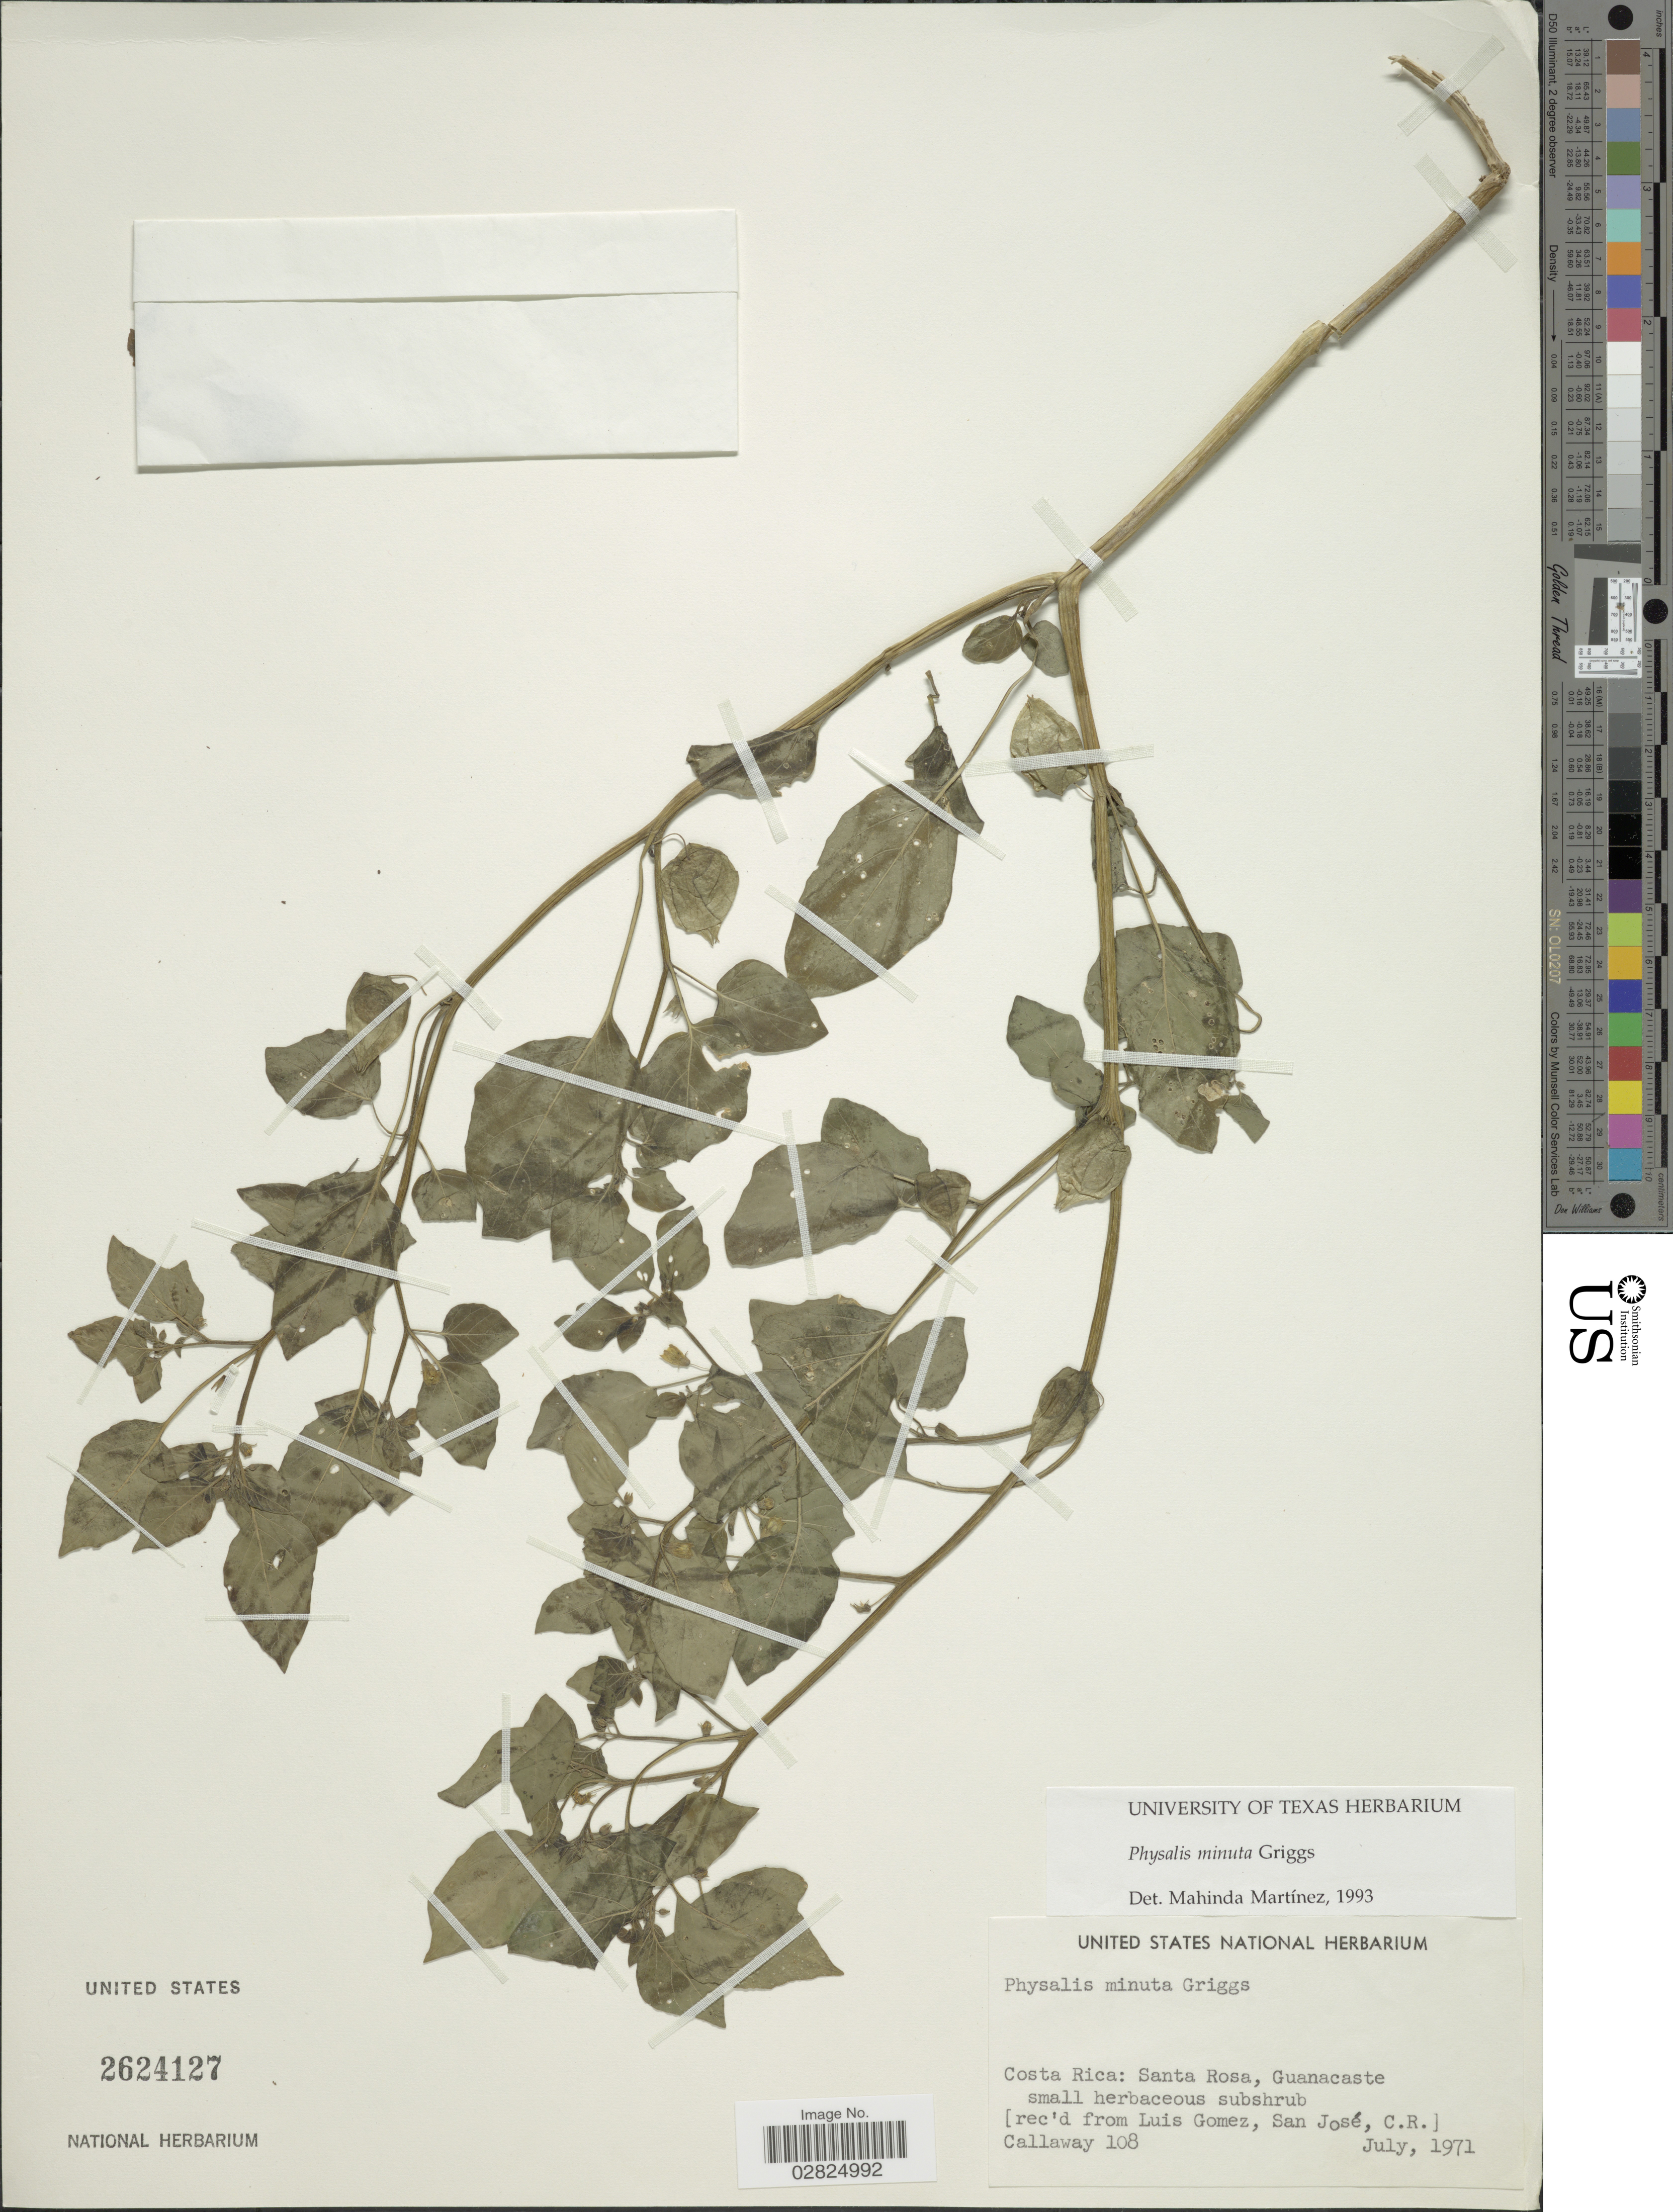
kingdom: Plantae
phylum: Tracheophyta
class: Magnoliopsida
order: Solanales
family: Solanaceae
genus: Physalis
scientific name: Physalis minuta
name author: R.F. Griggs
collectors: Callaway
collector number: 108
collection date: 1971-07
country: Guatemala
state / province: Santa Rosa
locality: Guanacaste.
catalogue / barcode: US 2624127